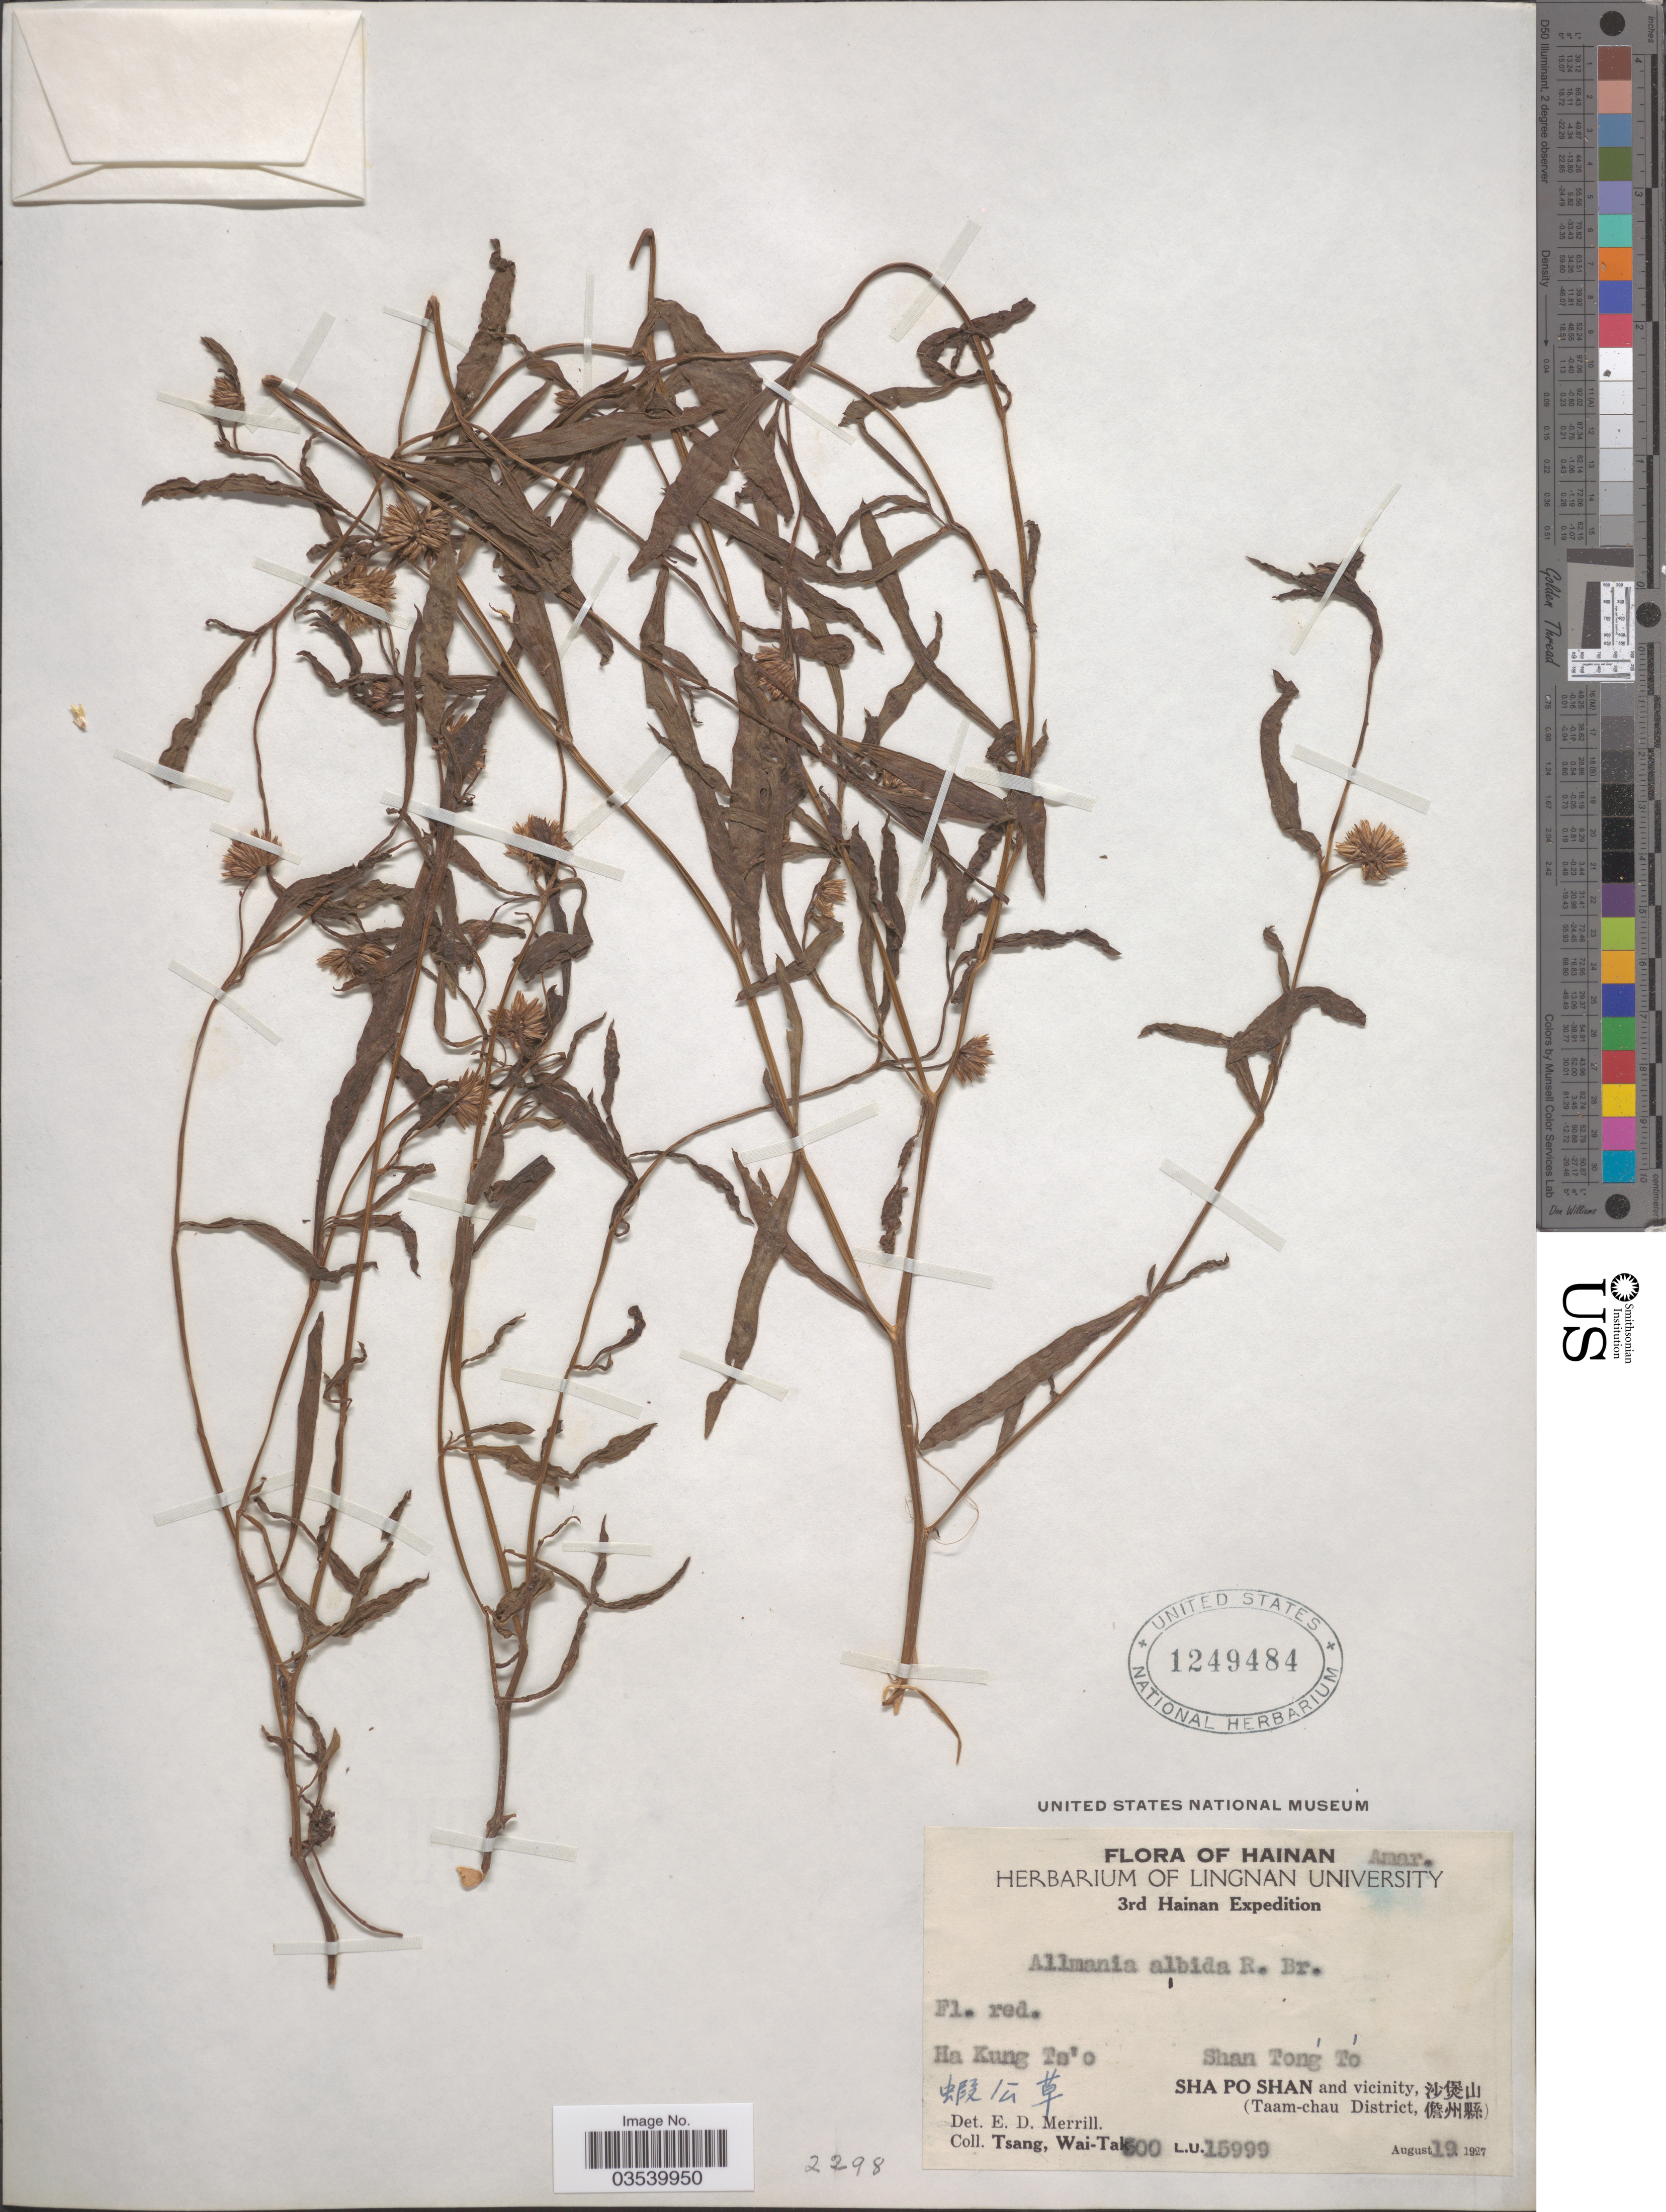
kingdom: Plantae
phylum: Tracheophyta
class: Magnoliopsida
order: Caryophyllales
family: Amaranthaceae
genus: Allmania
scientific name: Allmania albida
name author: R. Br. ex Hook. f.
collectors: W. T. Tsang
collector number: !00L.U.15999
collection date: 1927-08-19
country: China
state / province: Hainan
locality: Ha Kung Ts'o. Shan Tong Tó. Sha Po Shan and vicinity, X. (Taam-chau District, X).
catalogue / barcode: US 1249484